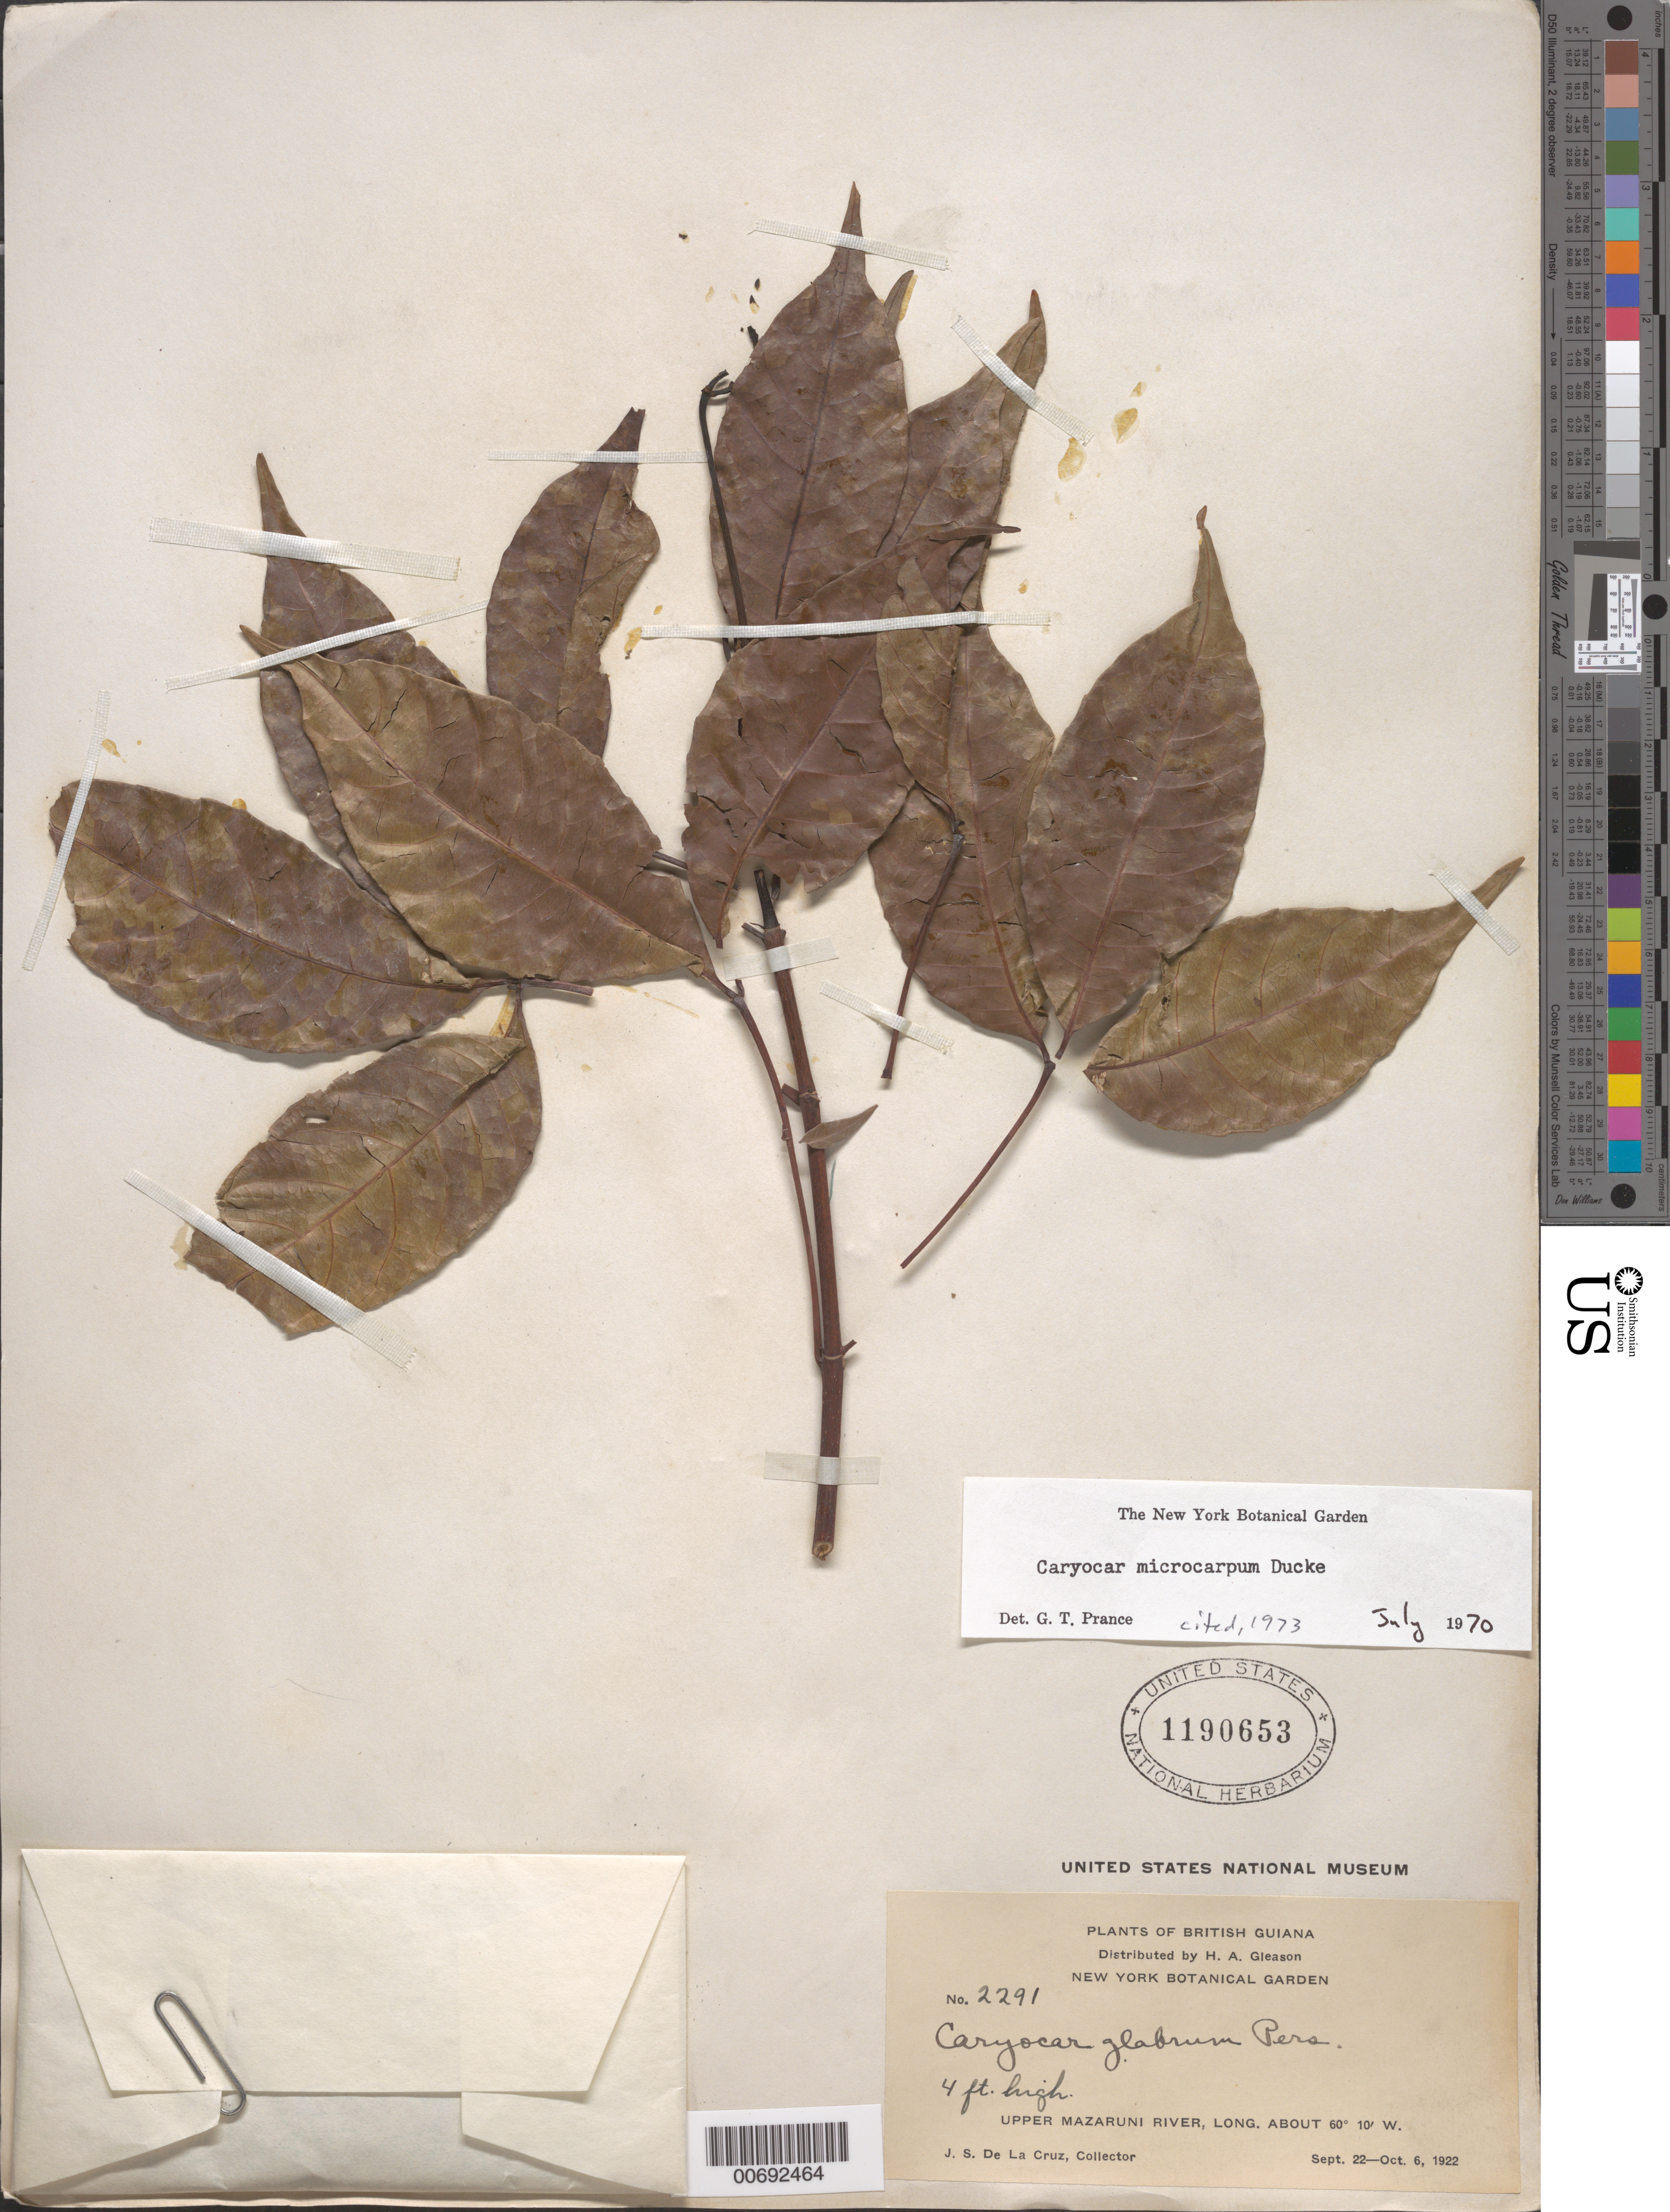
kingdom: Plantae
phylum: Tracheophyta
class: Magnoliopsida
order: Malpighiales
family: Caryocaraceae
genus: Caryocar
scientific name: Caryocar microcarpum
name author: Ducke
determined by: Prance, G. T.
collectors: J. S. de la Cruz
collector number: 2291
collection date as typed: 22-Sep-22 to 6-Oct-22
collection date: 1922-09-22/1922-10-06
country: Guyana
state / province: Cuyuni-Mazaruni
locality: Upper Mazaruni R.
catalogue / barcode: US 1190653